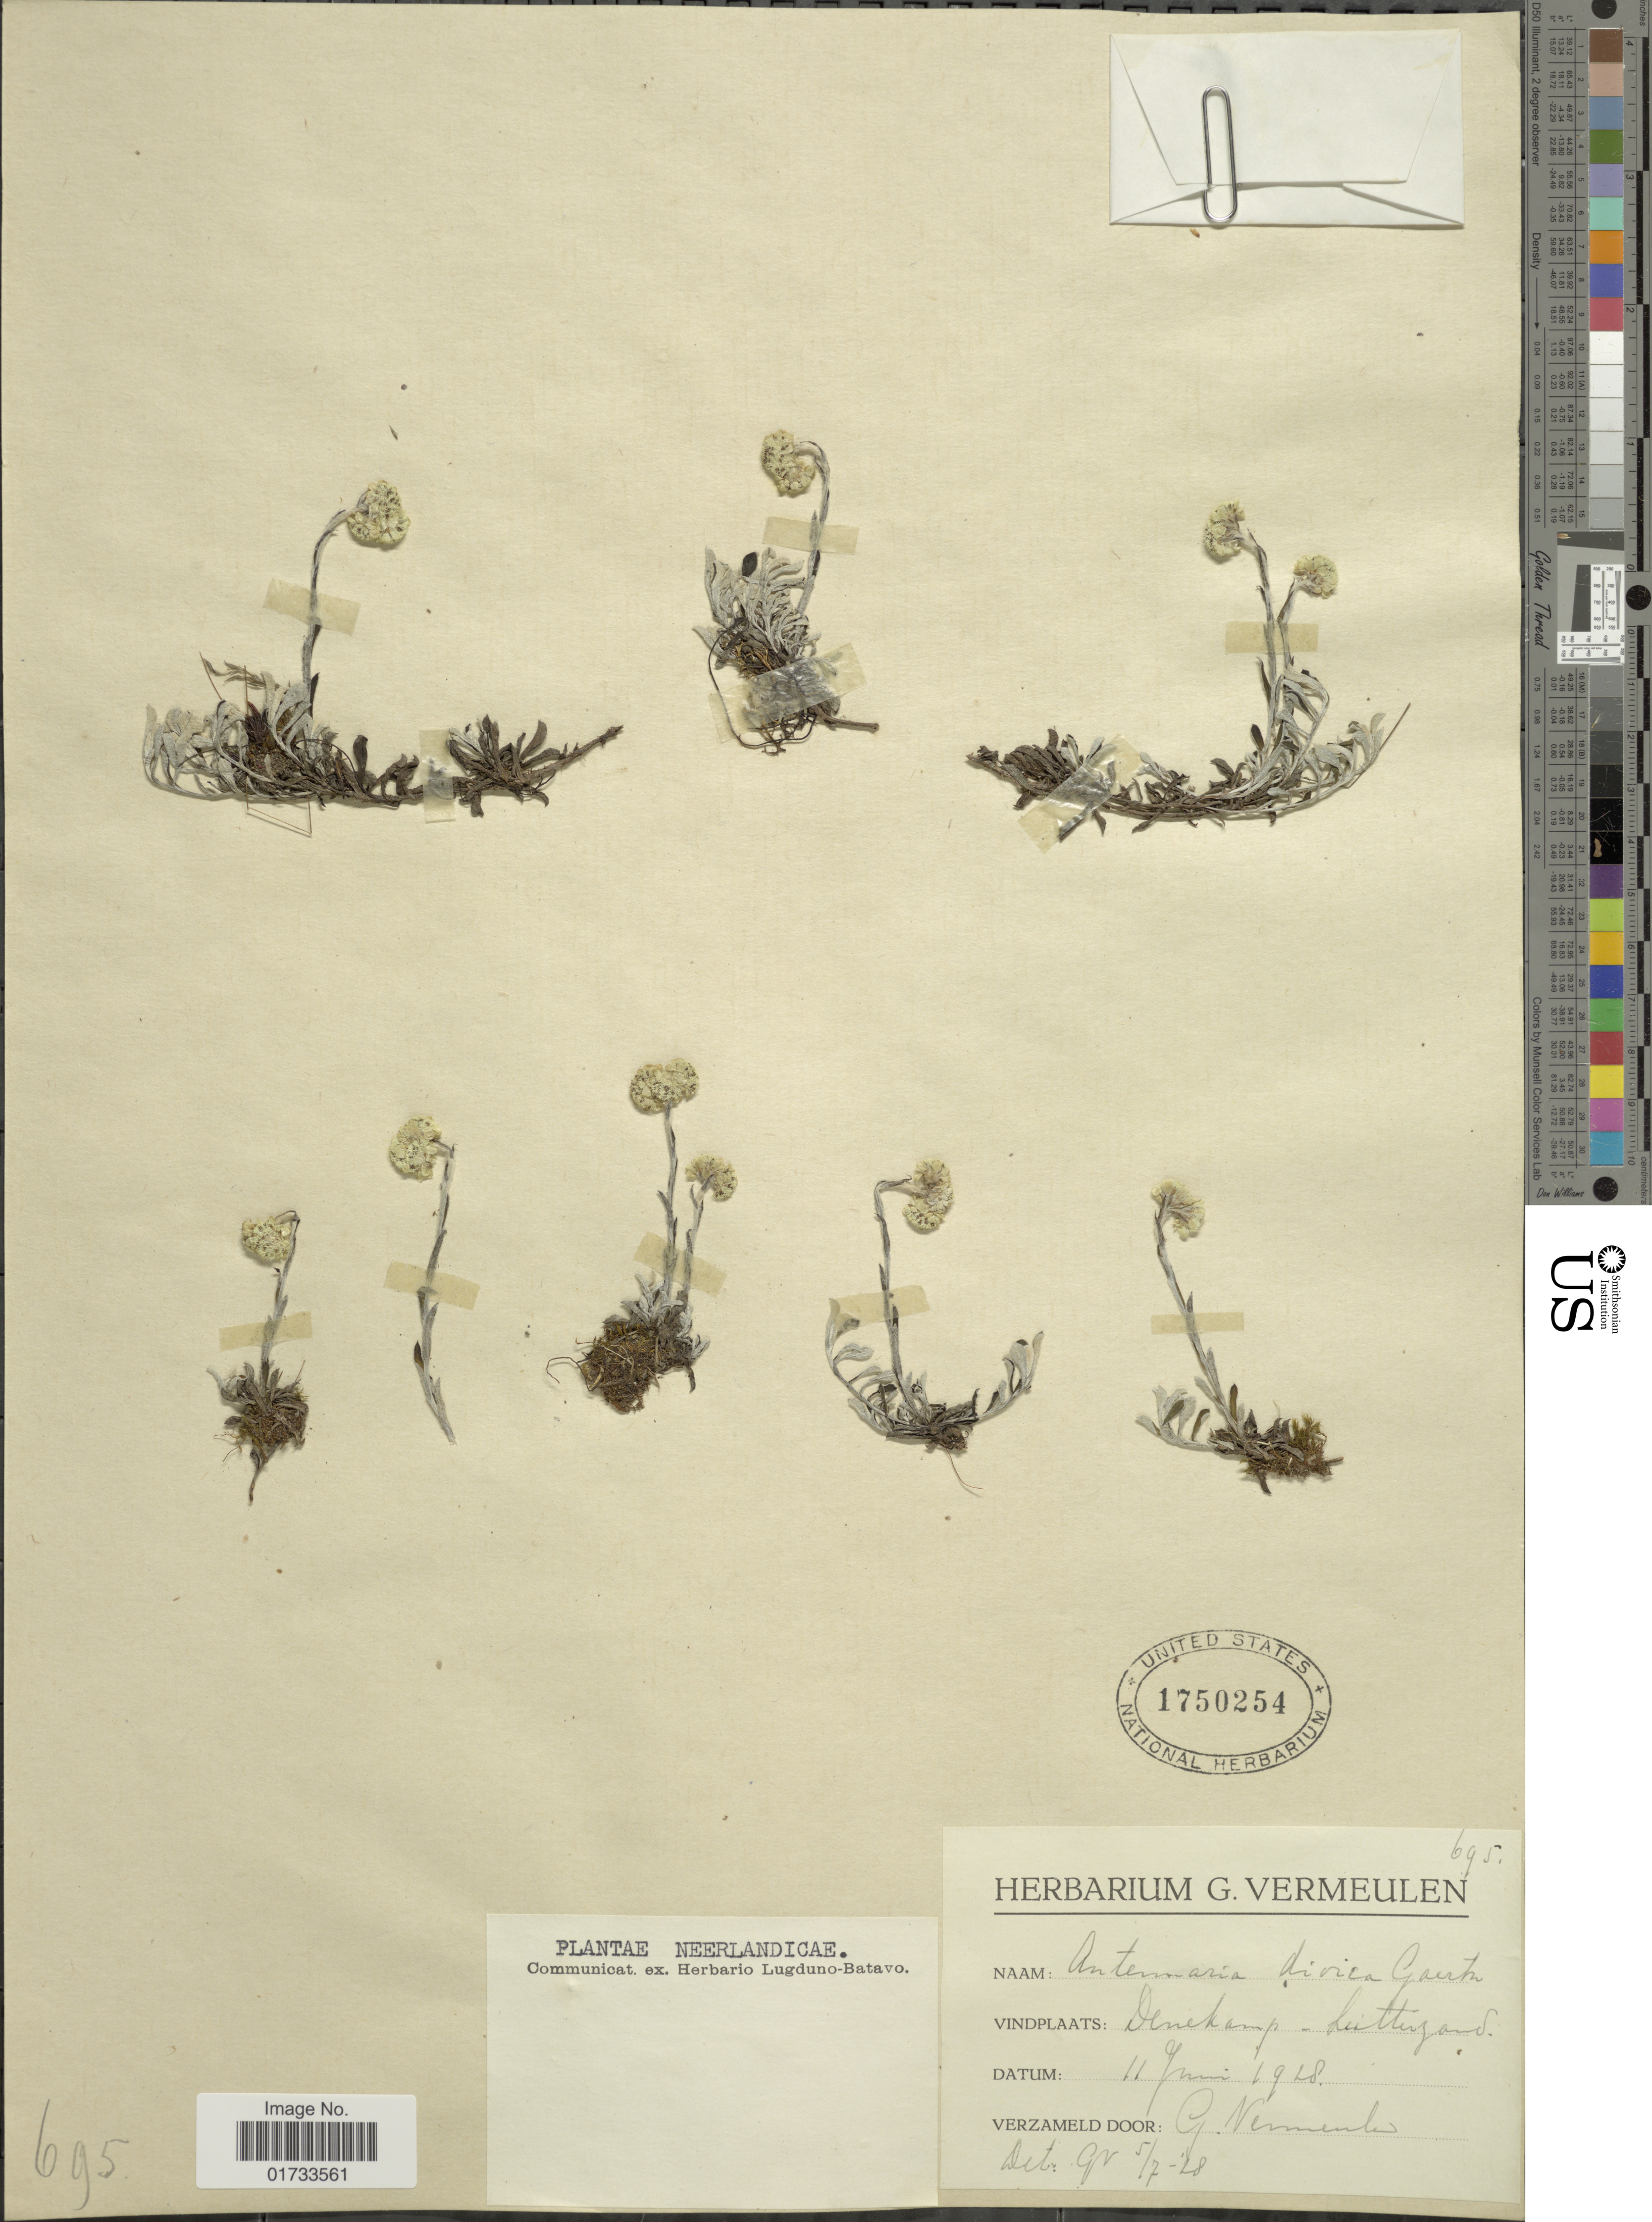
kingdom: Plantae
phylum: Tracheophyta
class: Magnoliopsida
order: Asterales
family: Asteraceae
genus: Antennaria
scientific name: Antennaria dioica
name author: (L.) Gaertn.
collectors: G. Nemenk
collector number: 695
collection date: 1928-06-11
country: Netherlands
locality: Denekamp. Lutterzand.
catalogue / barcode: US 1750254